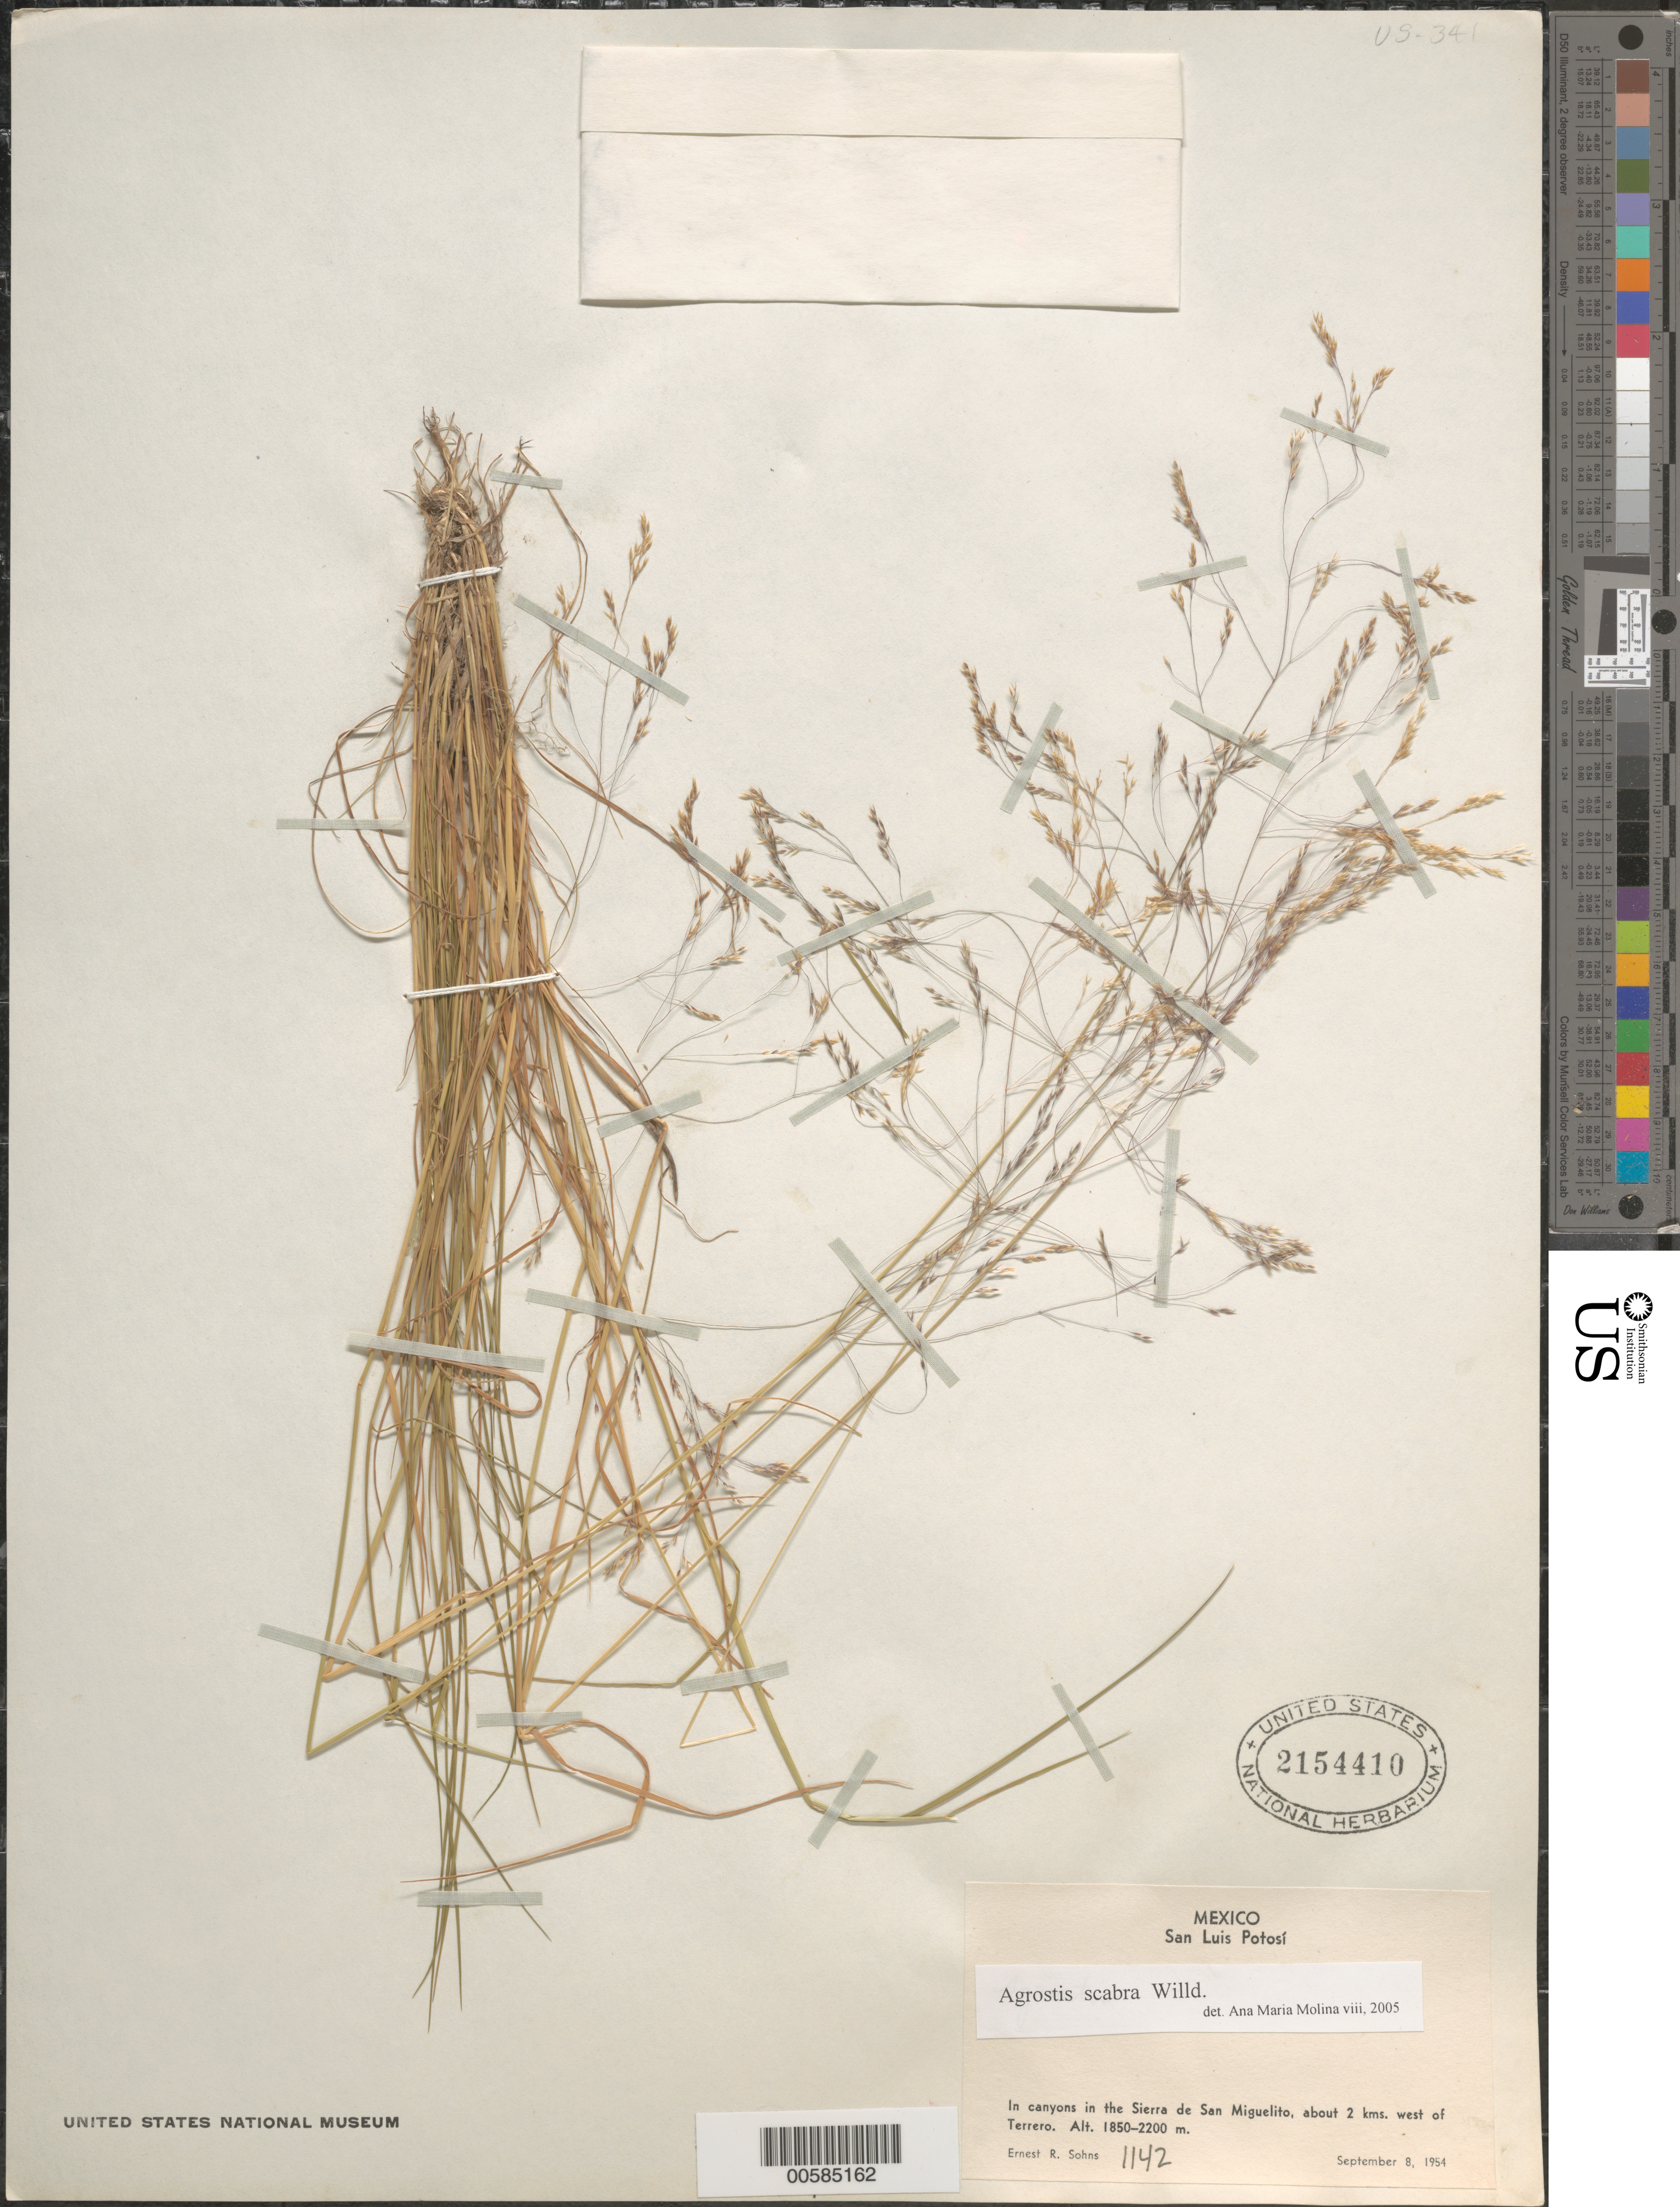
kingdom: Plantae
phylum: Tracheophyta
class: Liliopsida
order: Poales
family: Poaceae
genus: Agrostis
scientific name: Agrostis scabra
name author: Willd.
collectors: E. R. Sohns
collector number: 1142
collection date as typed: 08 Sep 1954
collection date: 1954-09-08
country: Mexico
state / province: San Luis Potosi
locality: In canyons in the Sierra de San Miguelito, ca 2 km W of Terrero.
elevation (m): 1850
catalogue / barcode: US 2154410